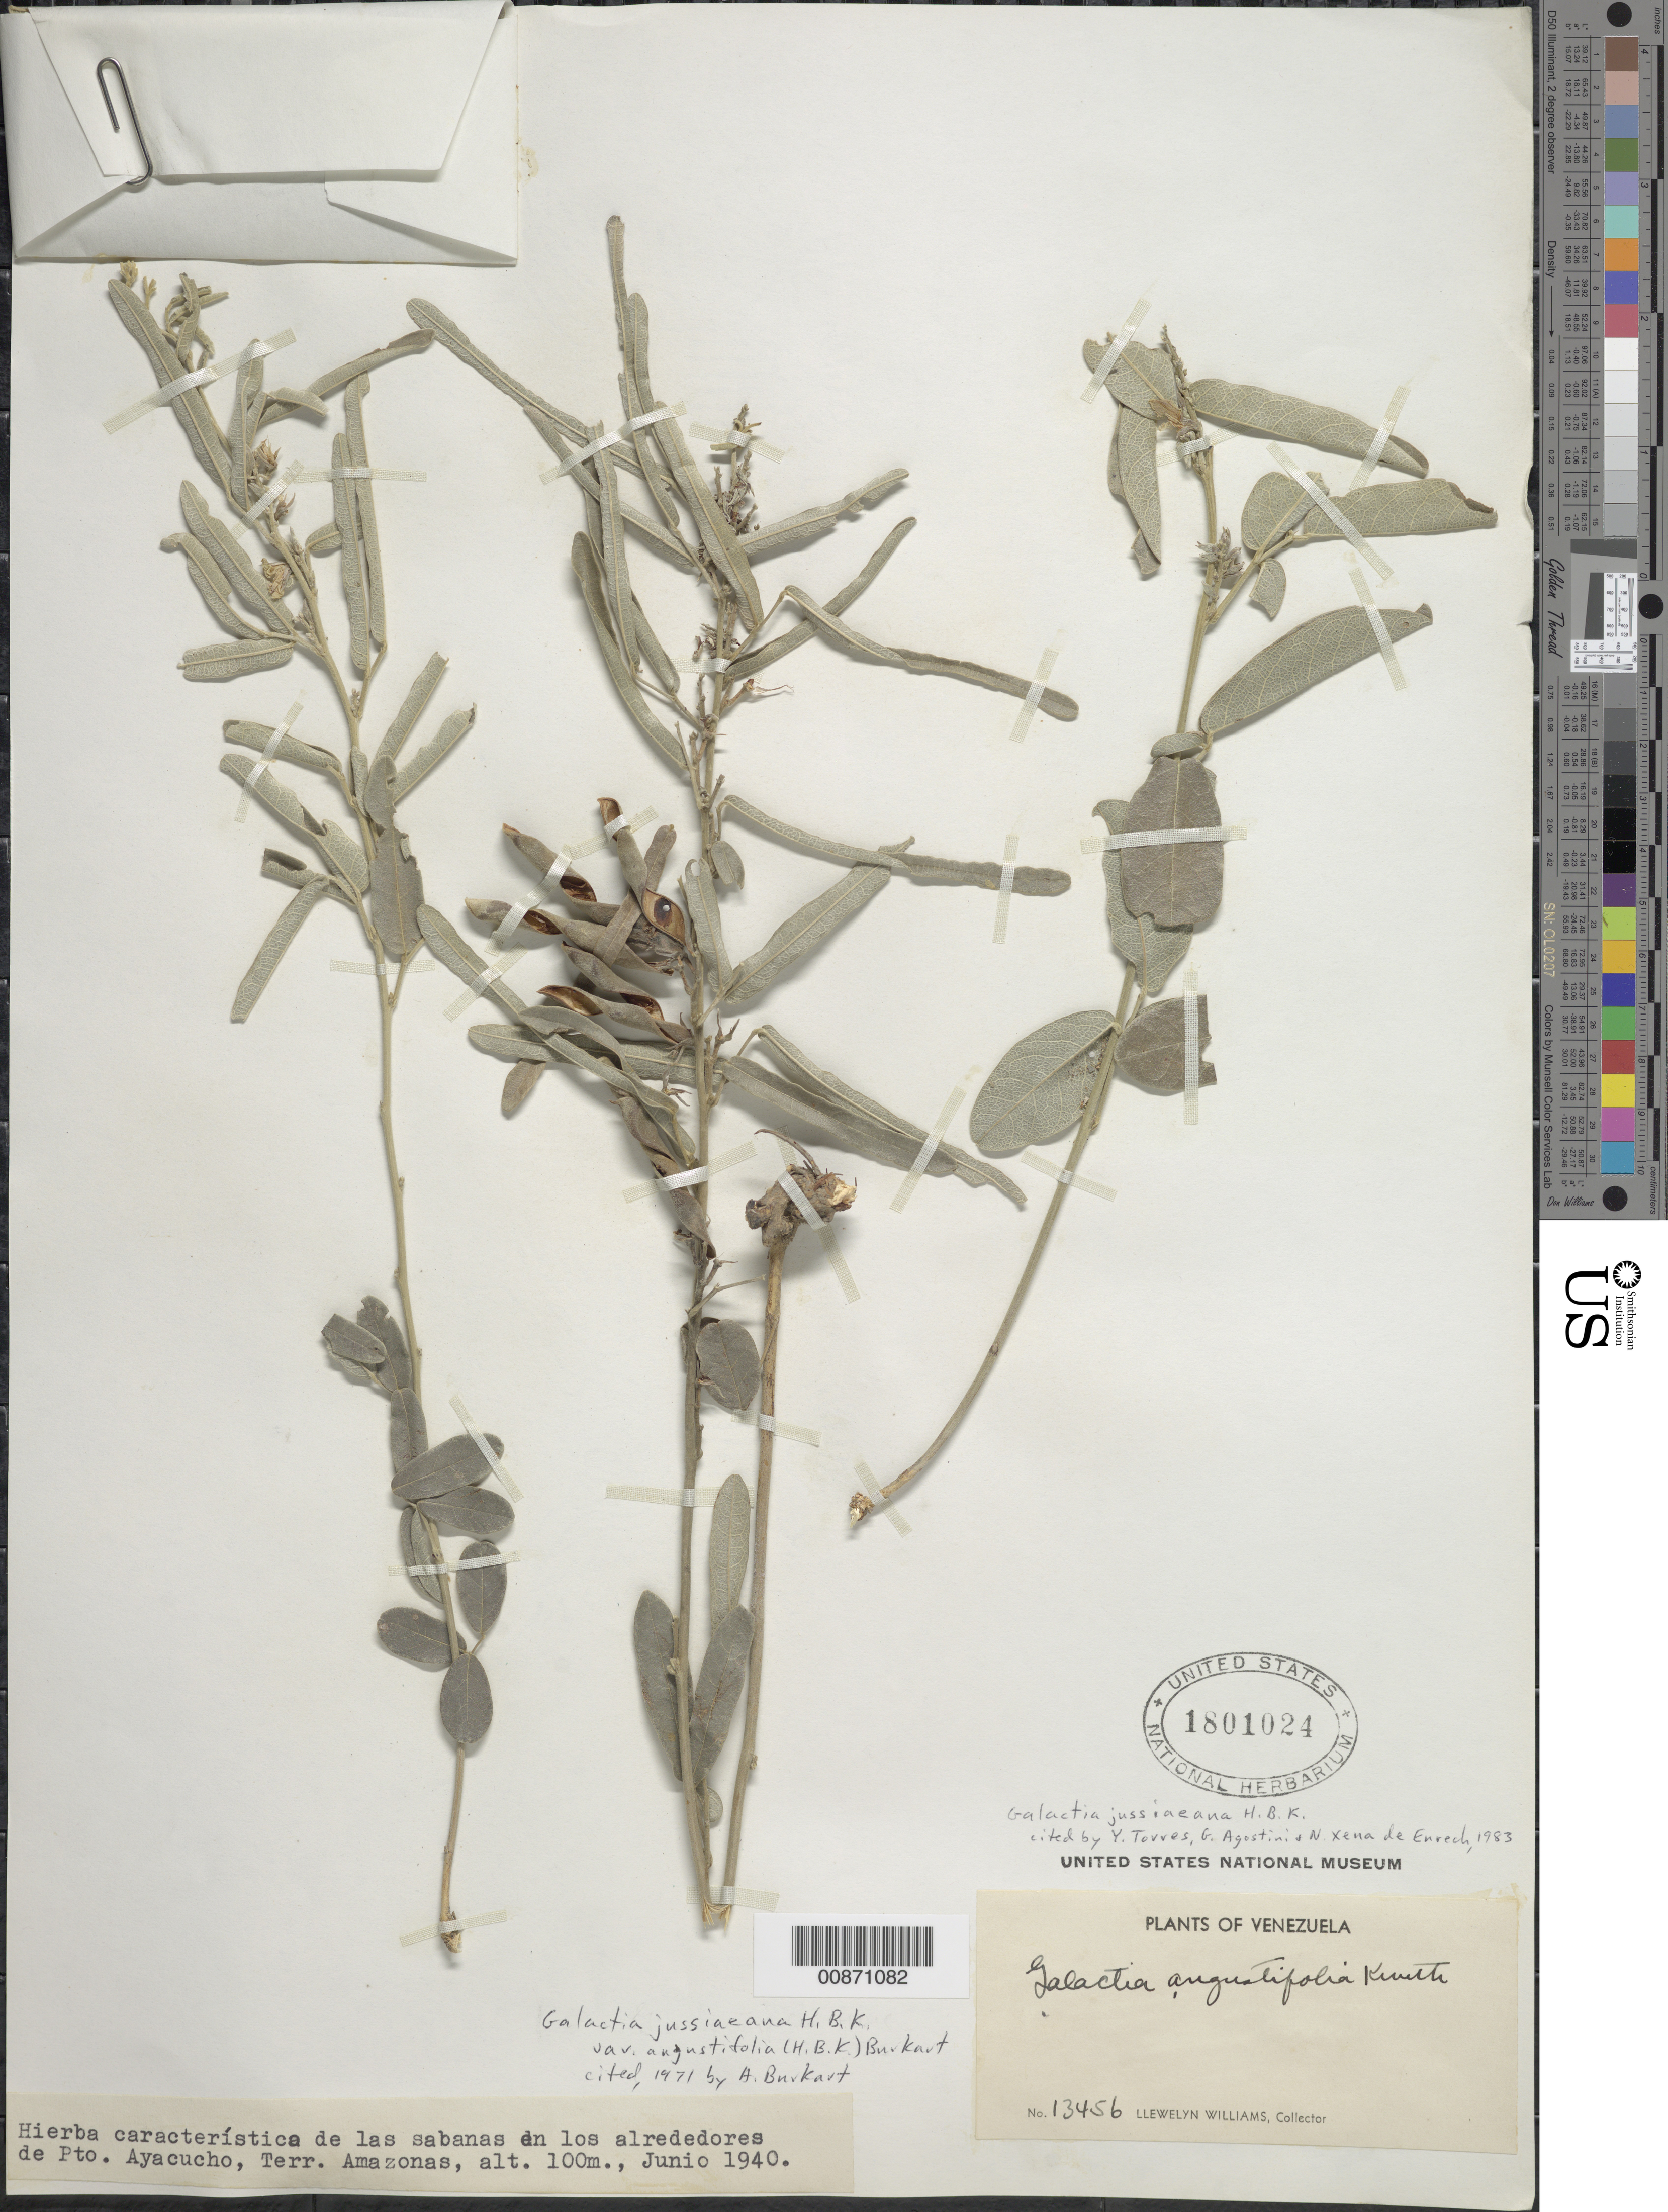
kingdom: Plantae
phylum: Tracheophyta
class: Magnoliopsida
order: Fabales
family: Fabaceae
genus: Galactia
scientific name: Galactia jussiaeana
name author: Kunth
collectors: Ll. Williams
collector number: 13456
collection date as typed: Jun-40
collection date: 1940-06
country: Venezuela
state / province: Amazonas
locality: Puerto Ayacucho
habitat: Sabanas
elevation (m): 100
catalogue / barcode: US 1801024